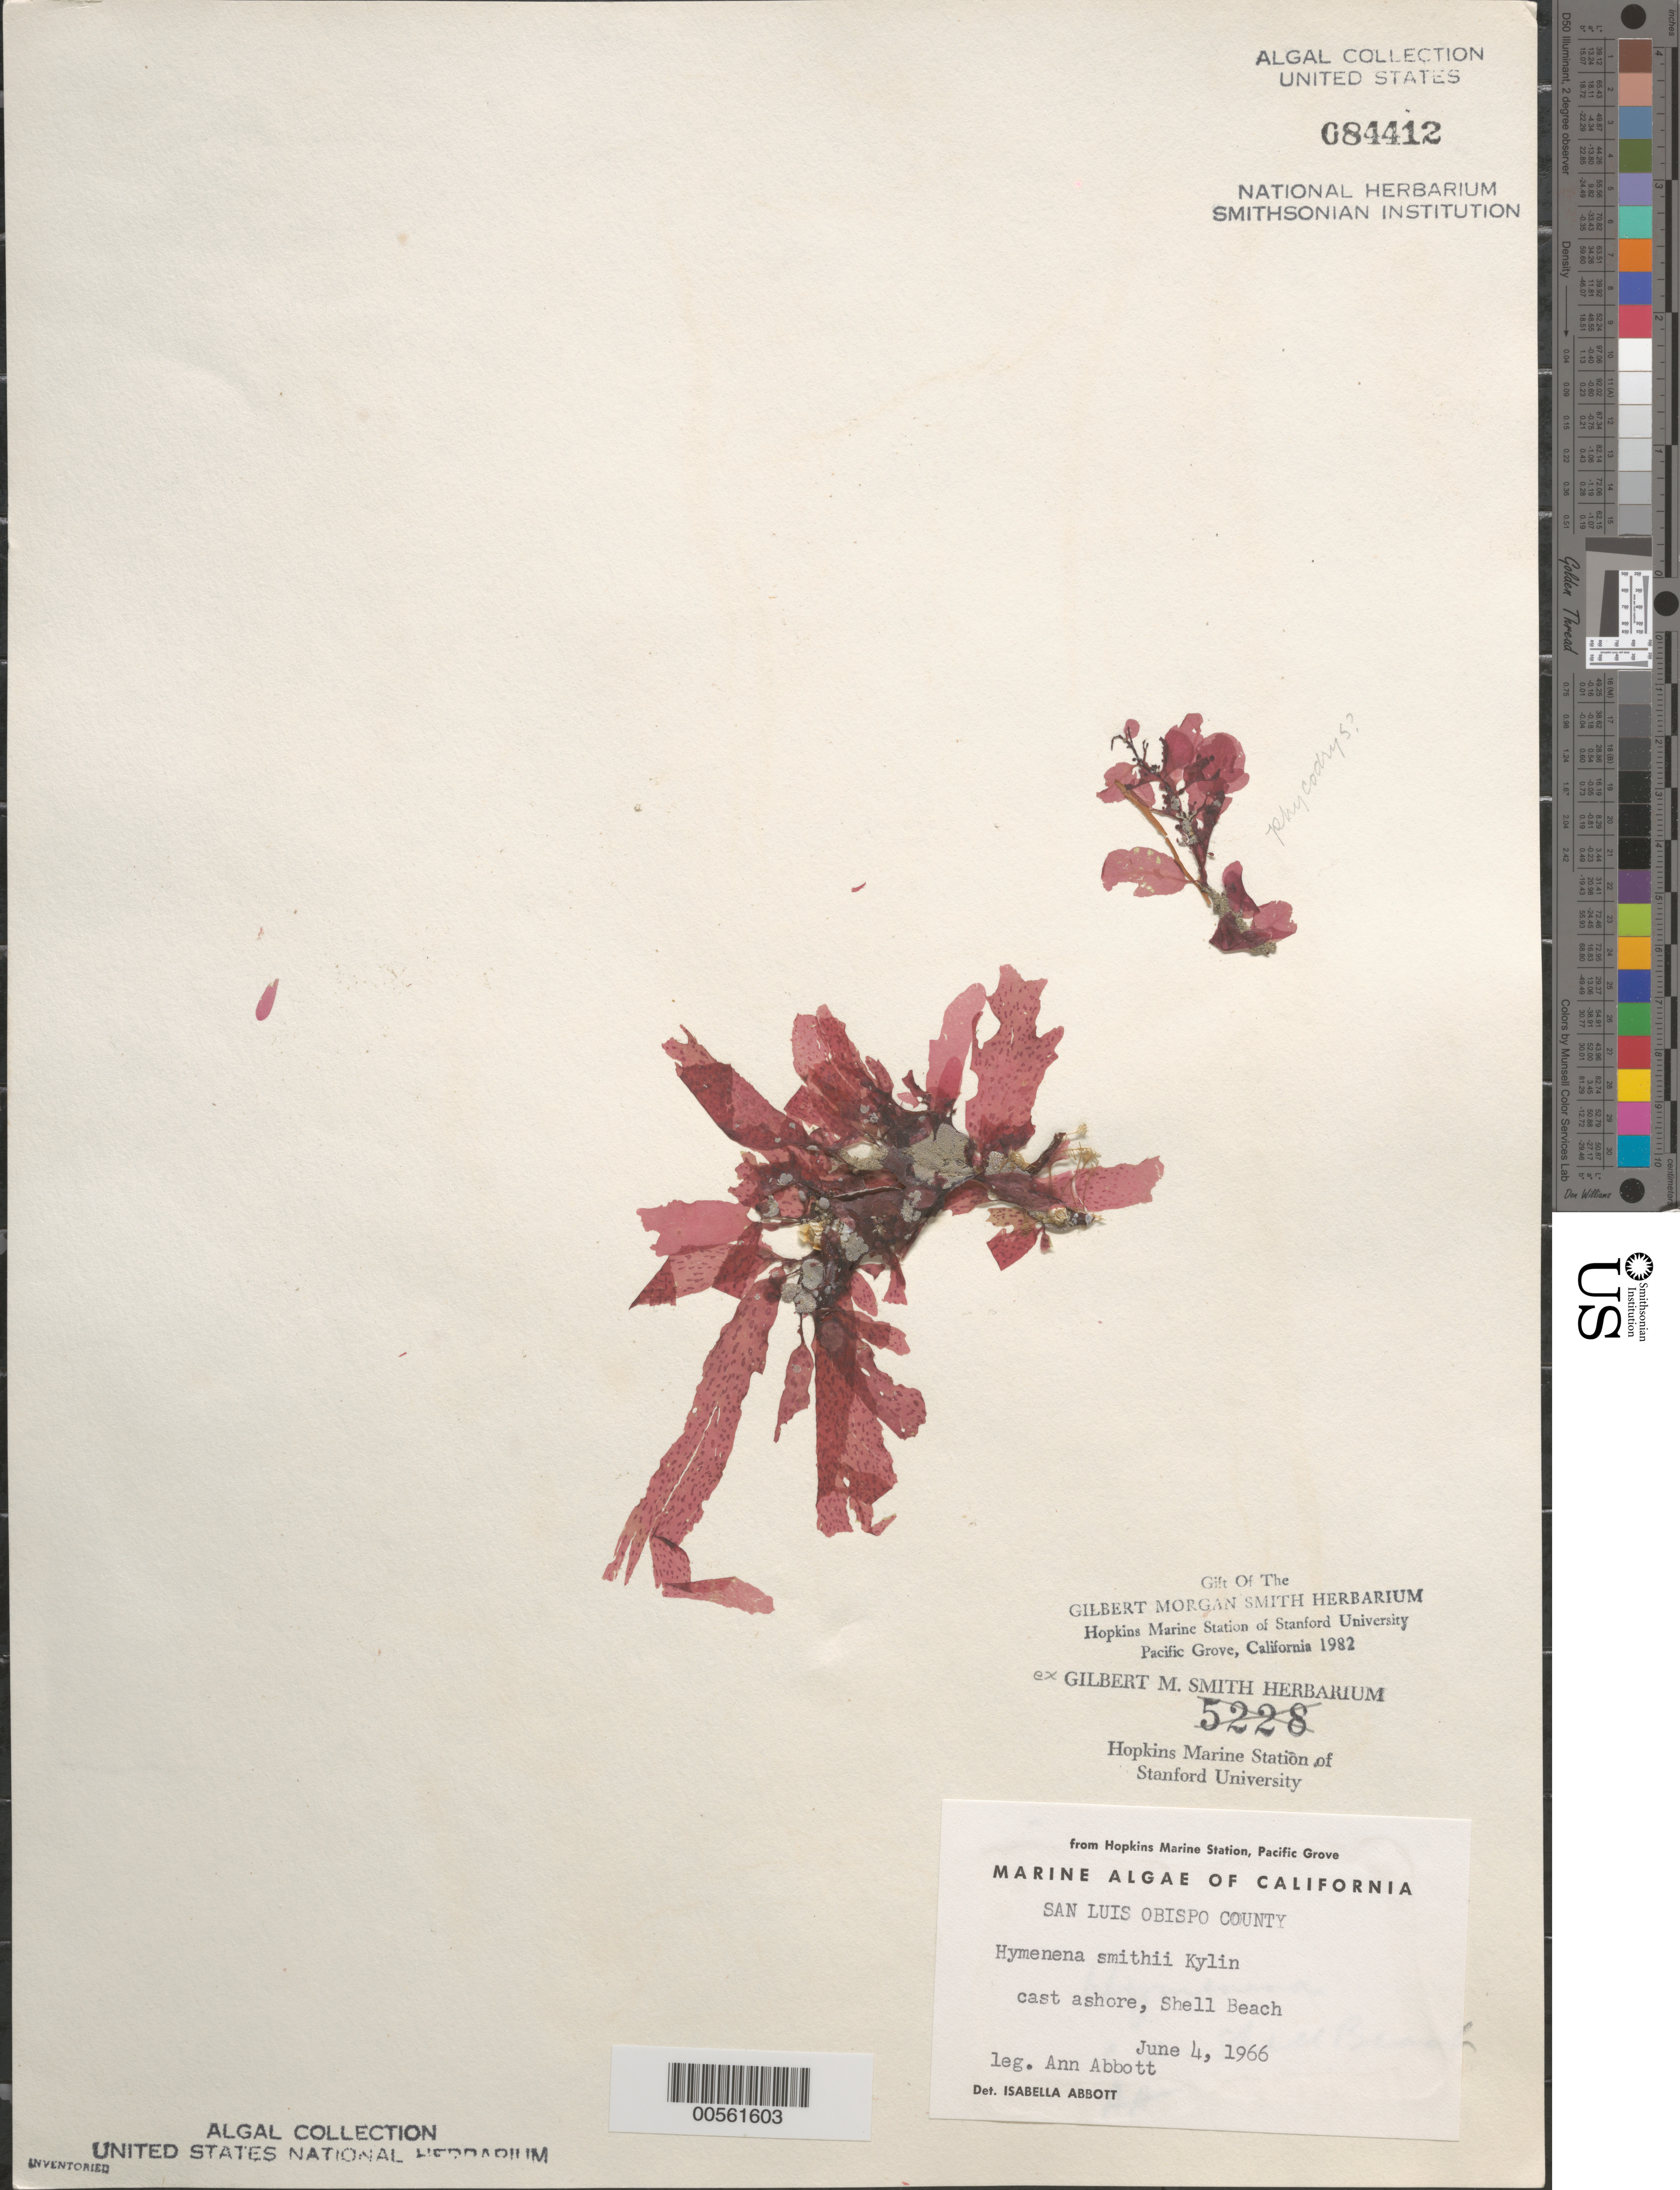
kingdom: Plantae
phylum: Rhodophyta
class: Florideophyceae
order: Ceramiales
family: Delesseriaceae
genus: Hymenena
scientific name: Hymenena setchellii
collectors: A. Abbott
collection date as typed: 04 Jun 1966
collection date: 1966-06-04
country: United States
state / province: California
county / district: San Luis Obispo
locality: Shell Beach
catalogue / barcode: US 84412